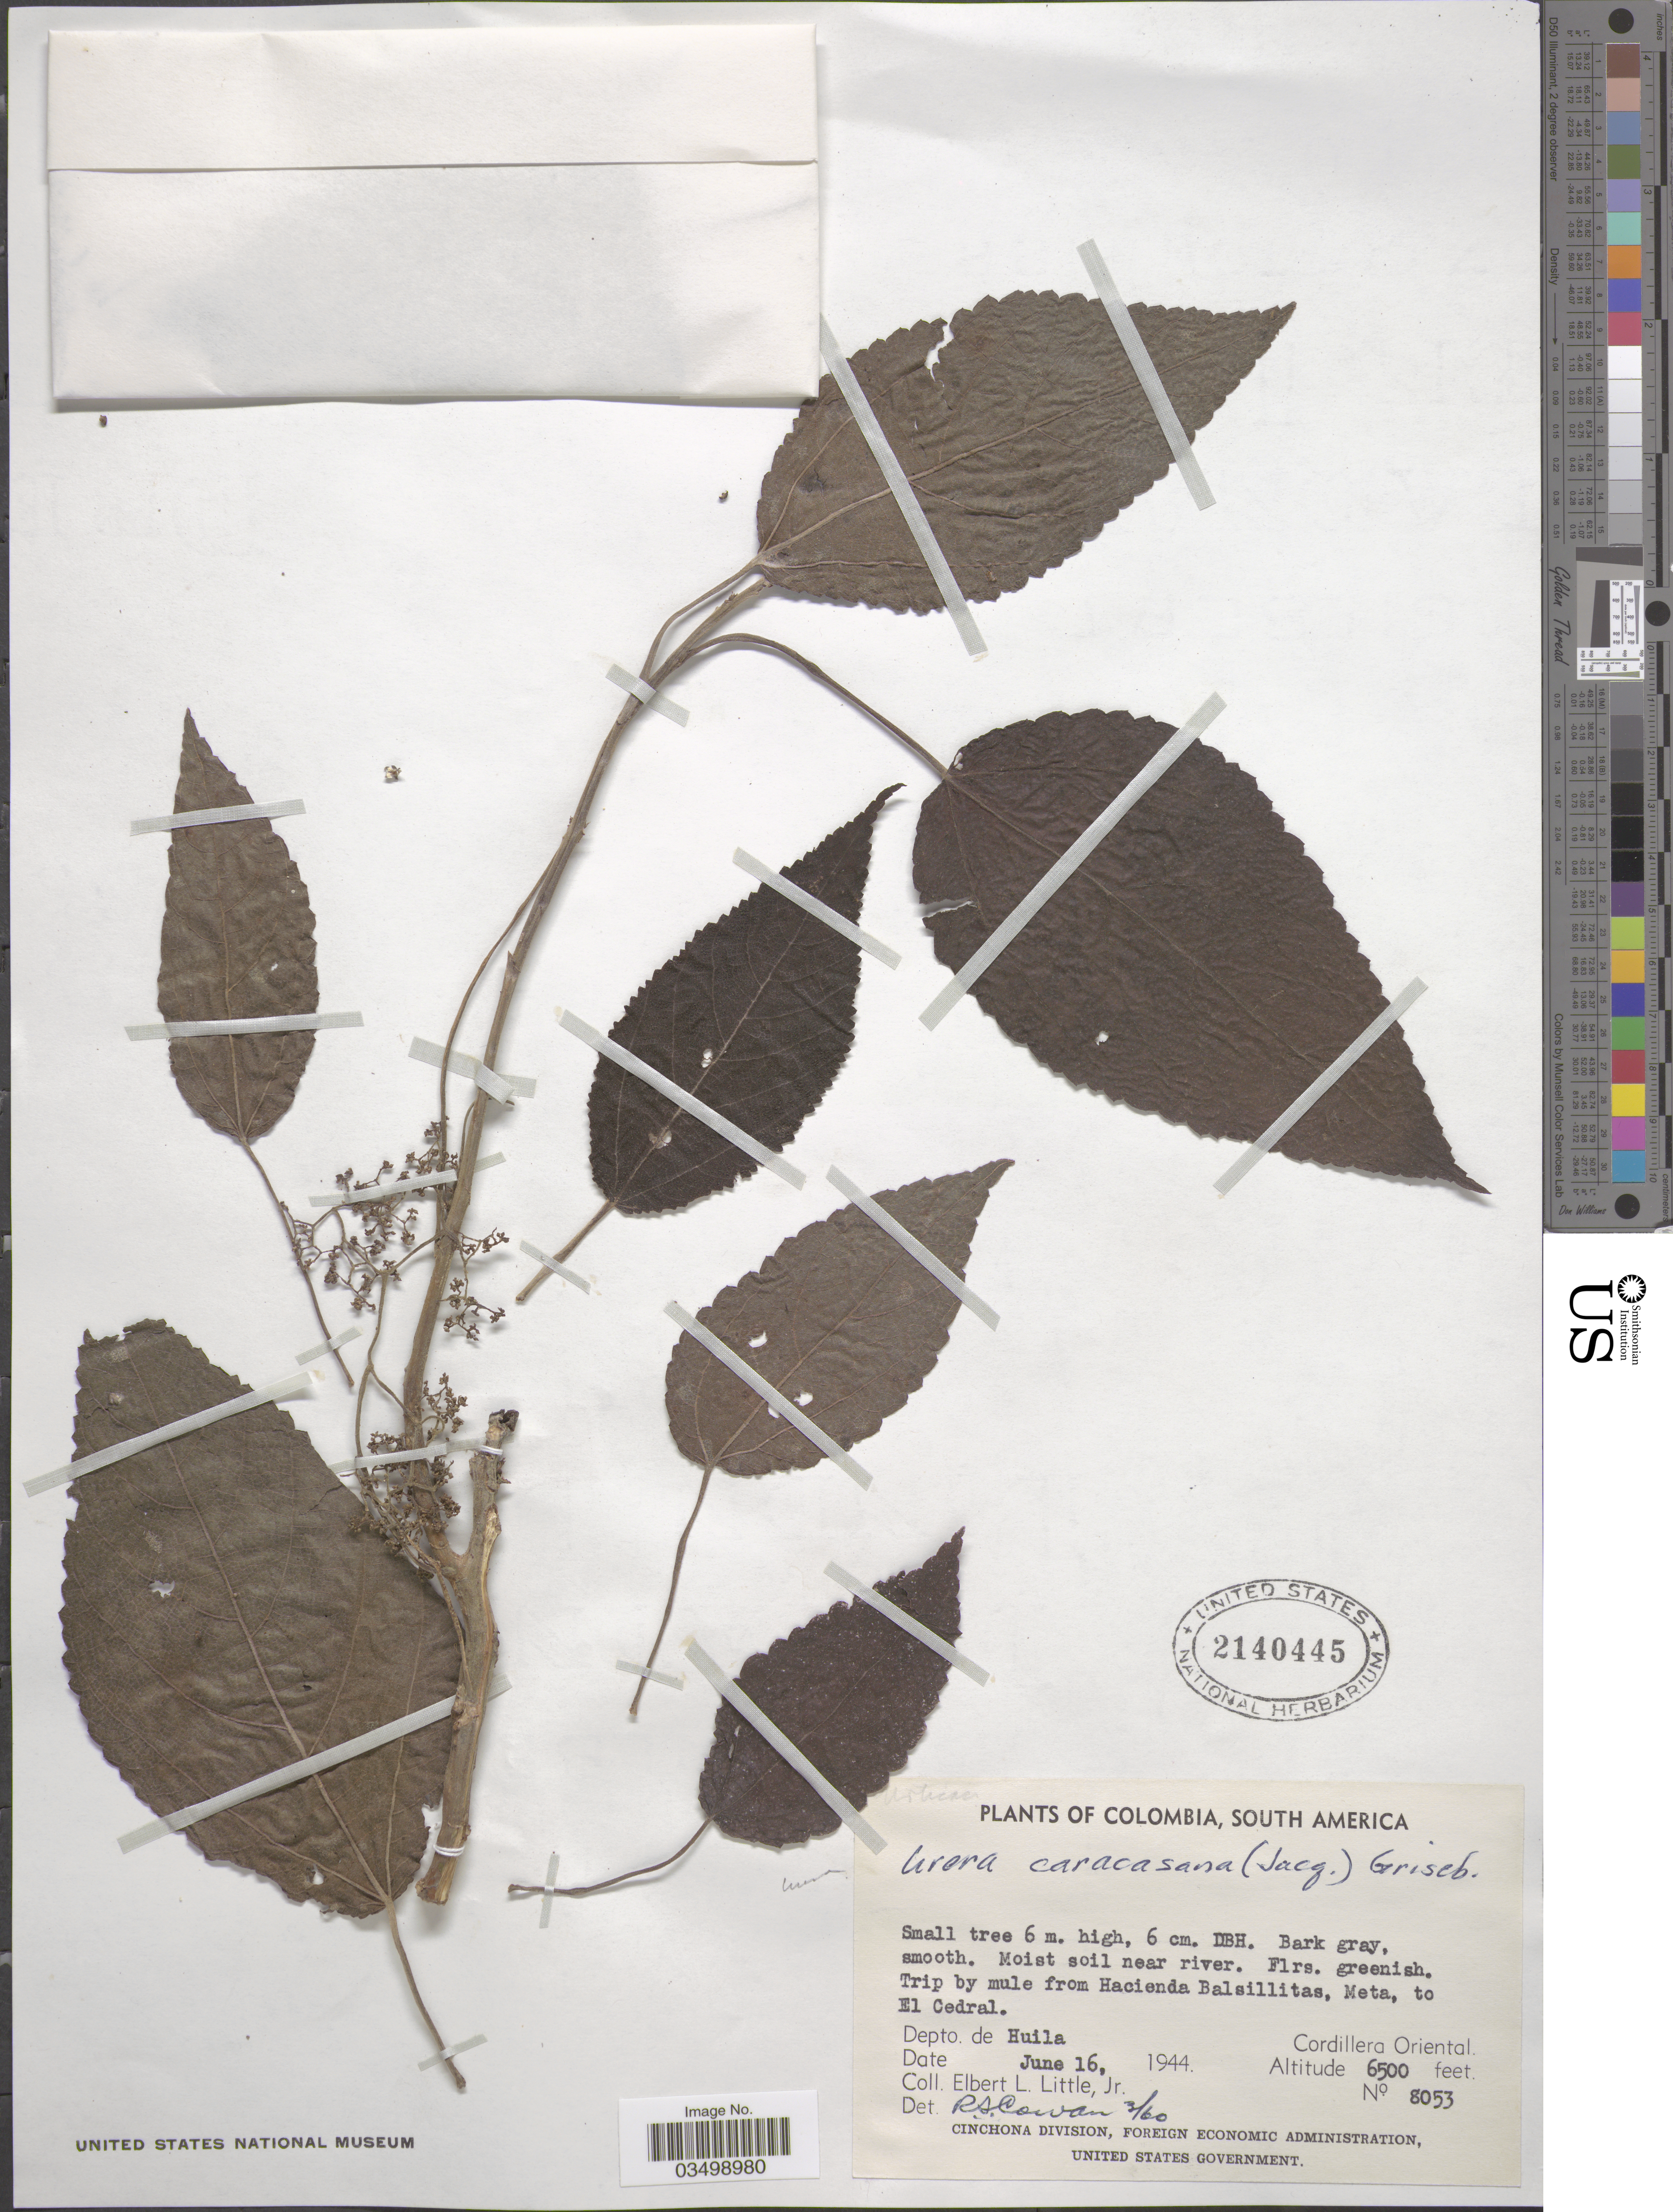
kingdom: Plantae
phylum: Tracheophyta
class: Magnoliopsida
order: Rosales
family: Urticaceae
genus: Urera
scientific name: Urera caracasana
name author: (Jacq.) Gaudich. ex Griseb.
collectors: E. L. Little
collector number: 8053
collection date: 1944-06-16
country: Colombia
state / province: Huila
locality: Trip by mule from Hacienda Balsillitas, Meta, to El Cedral. Depto. de Huila. Cordillera Oriental.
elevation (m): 1981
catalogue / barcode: US 2140445